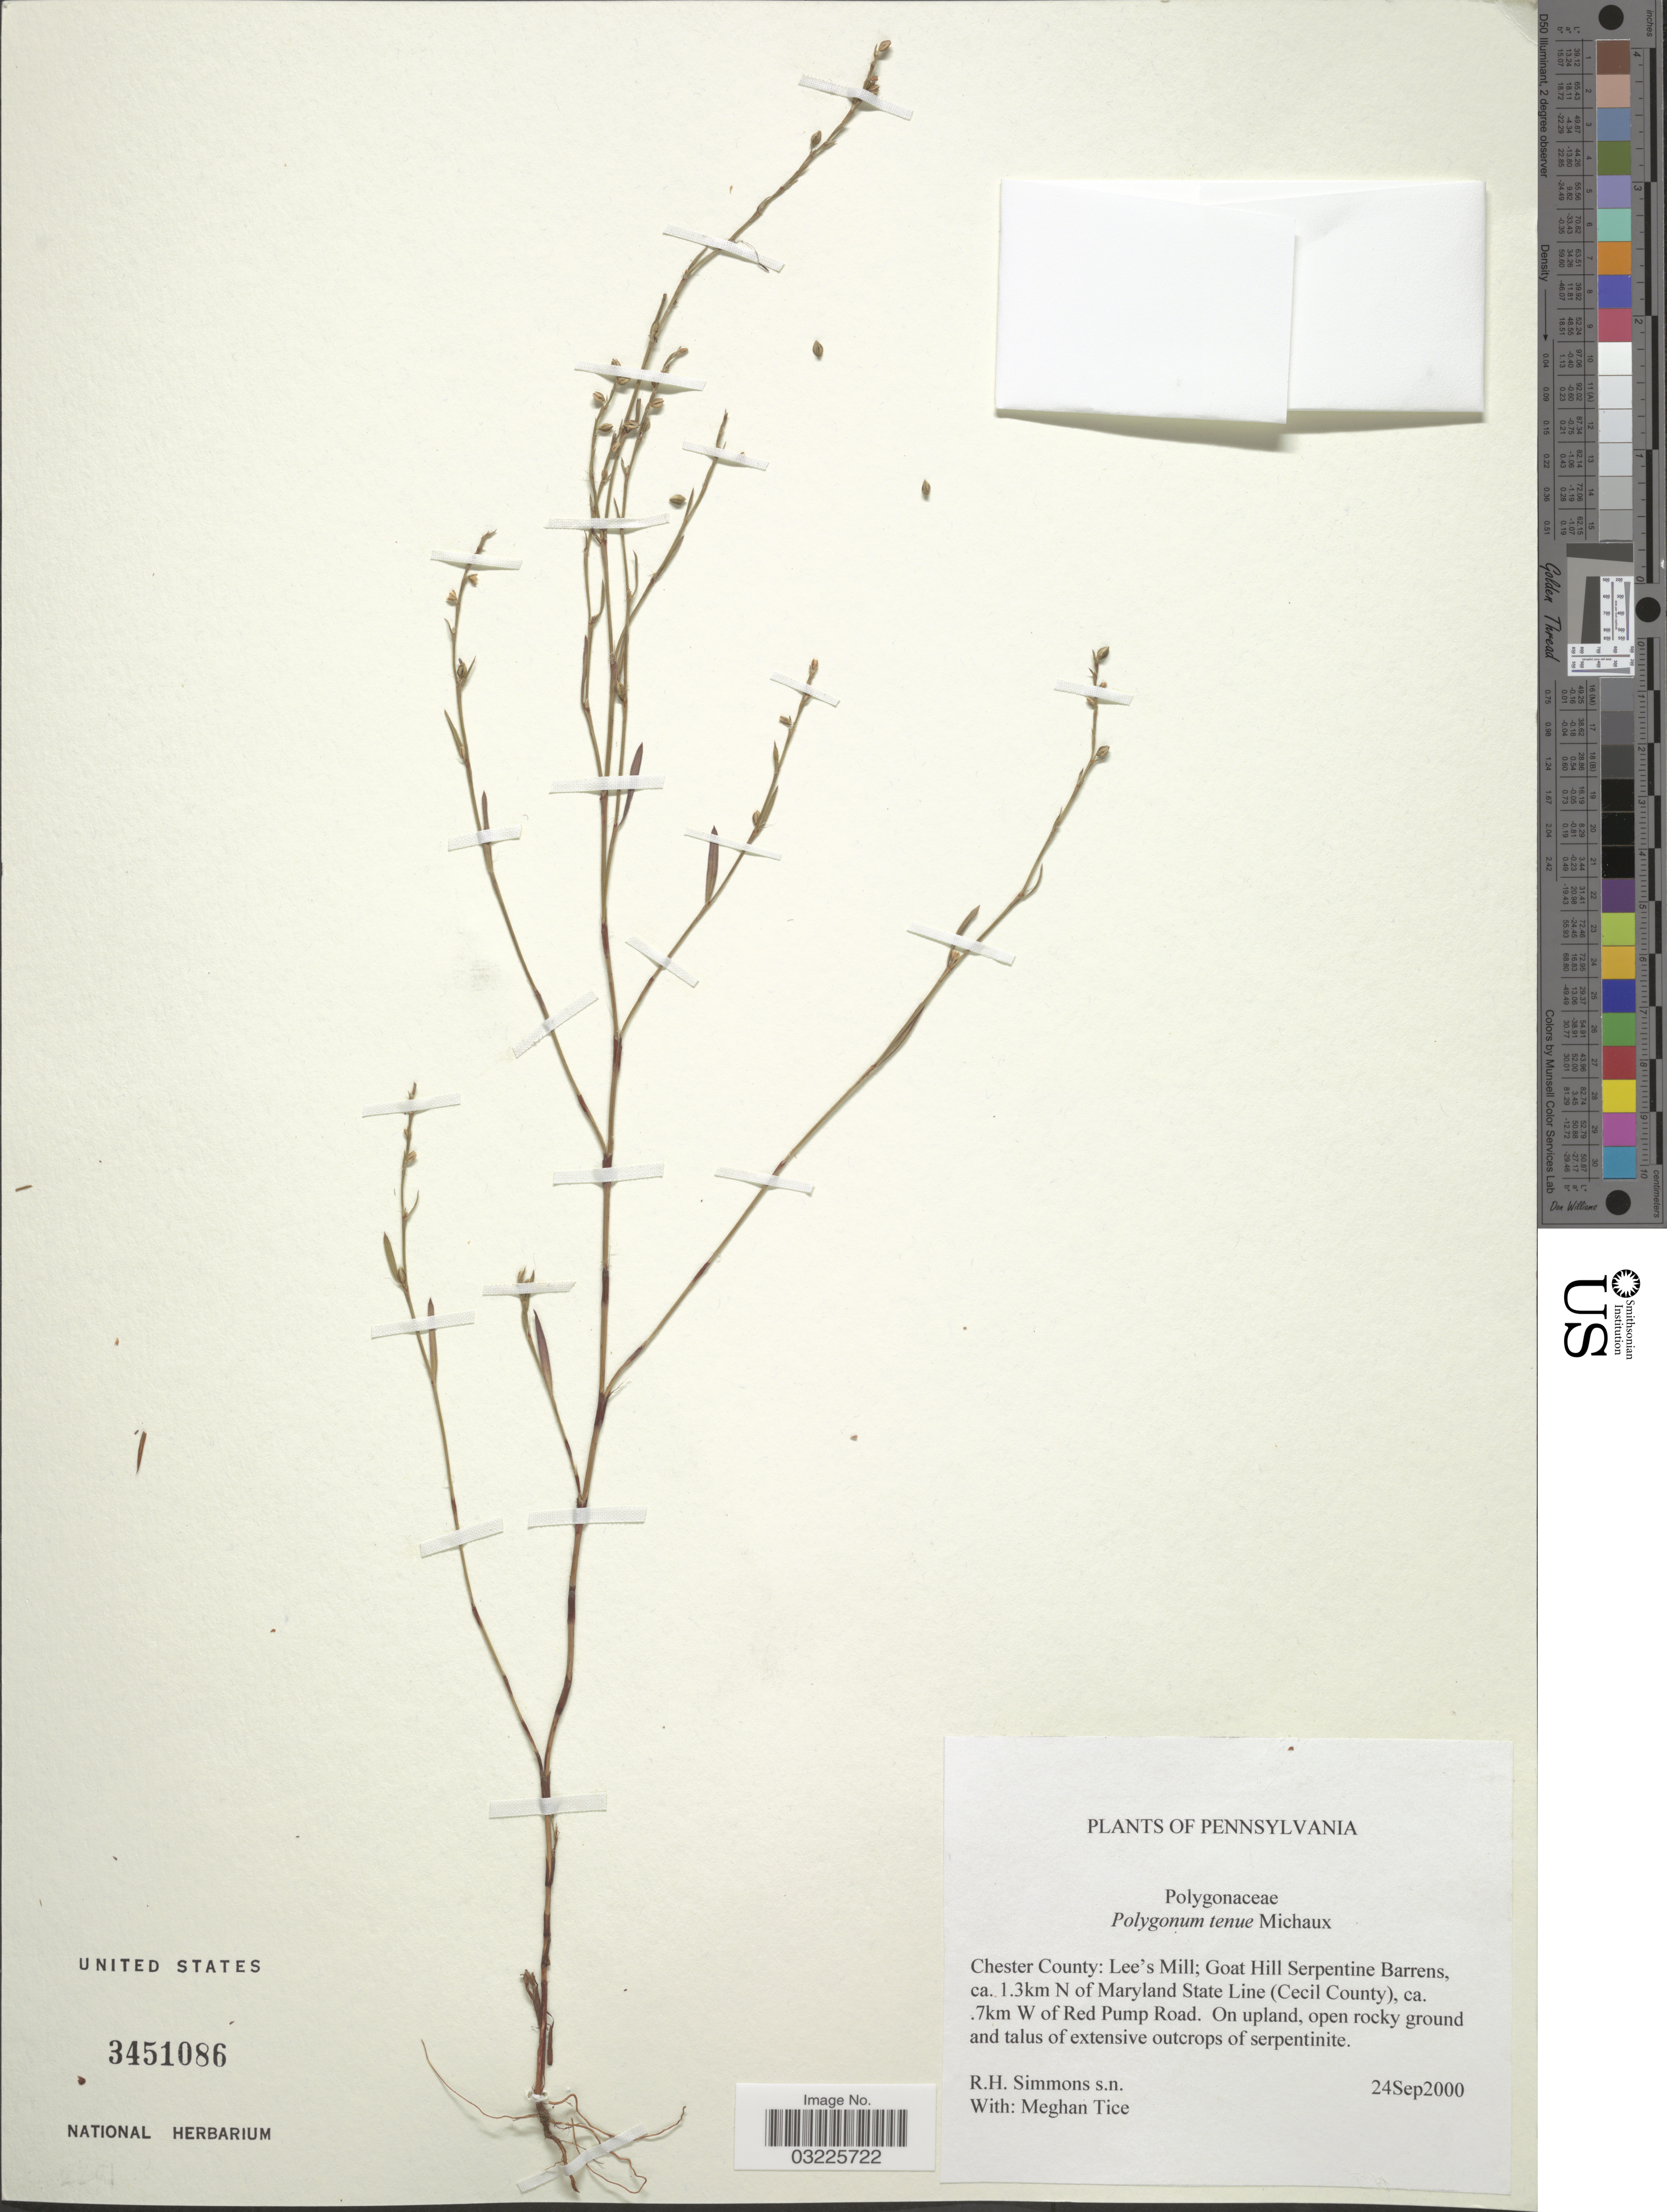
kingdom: Plantae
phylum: Tracheophyta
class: Magnoliopsida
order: Caryophyllales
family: Polygonaceae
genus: Polygonum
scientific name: Polygonum tenue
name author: F. Michx.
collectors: R. H. Simmons & M. Tice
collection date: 2000-09-24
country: United States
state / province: Pennsylvania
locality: Chester County: Lee's Mill; Goat Hill Serpentine Barrens, ca. 1.3km N of Maryland State Line (Cecil County), ca. .7km W of Red Pump Road.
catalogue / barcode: US 3451086